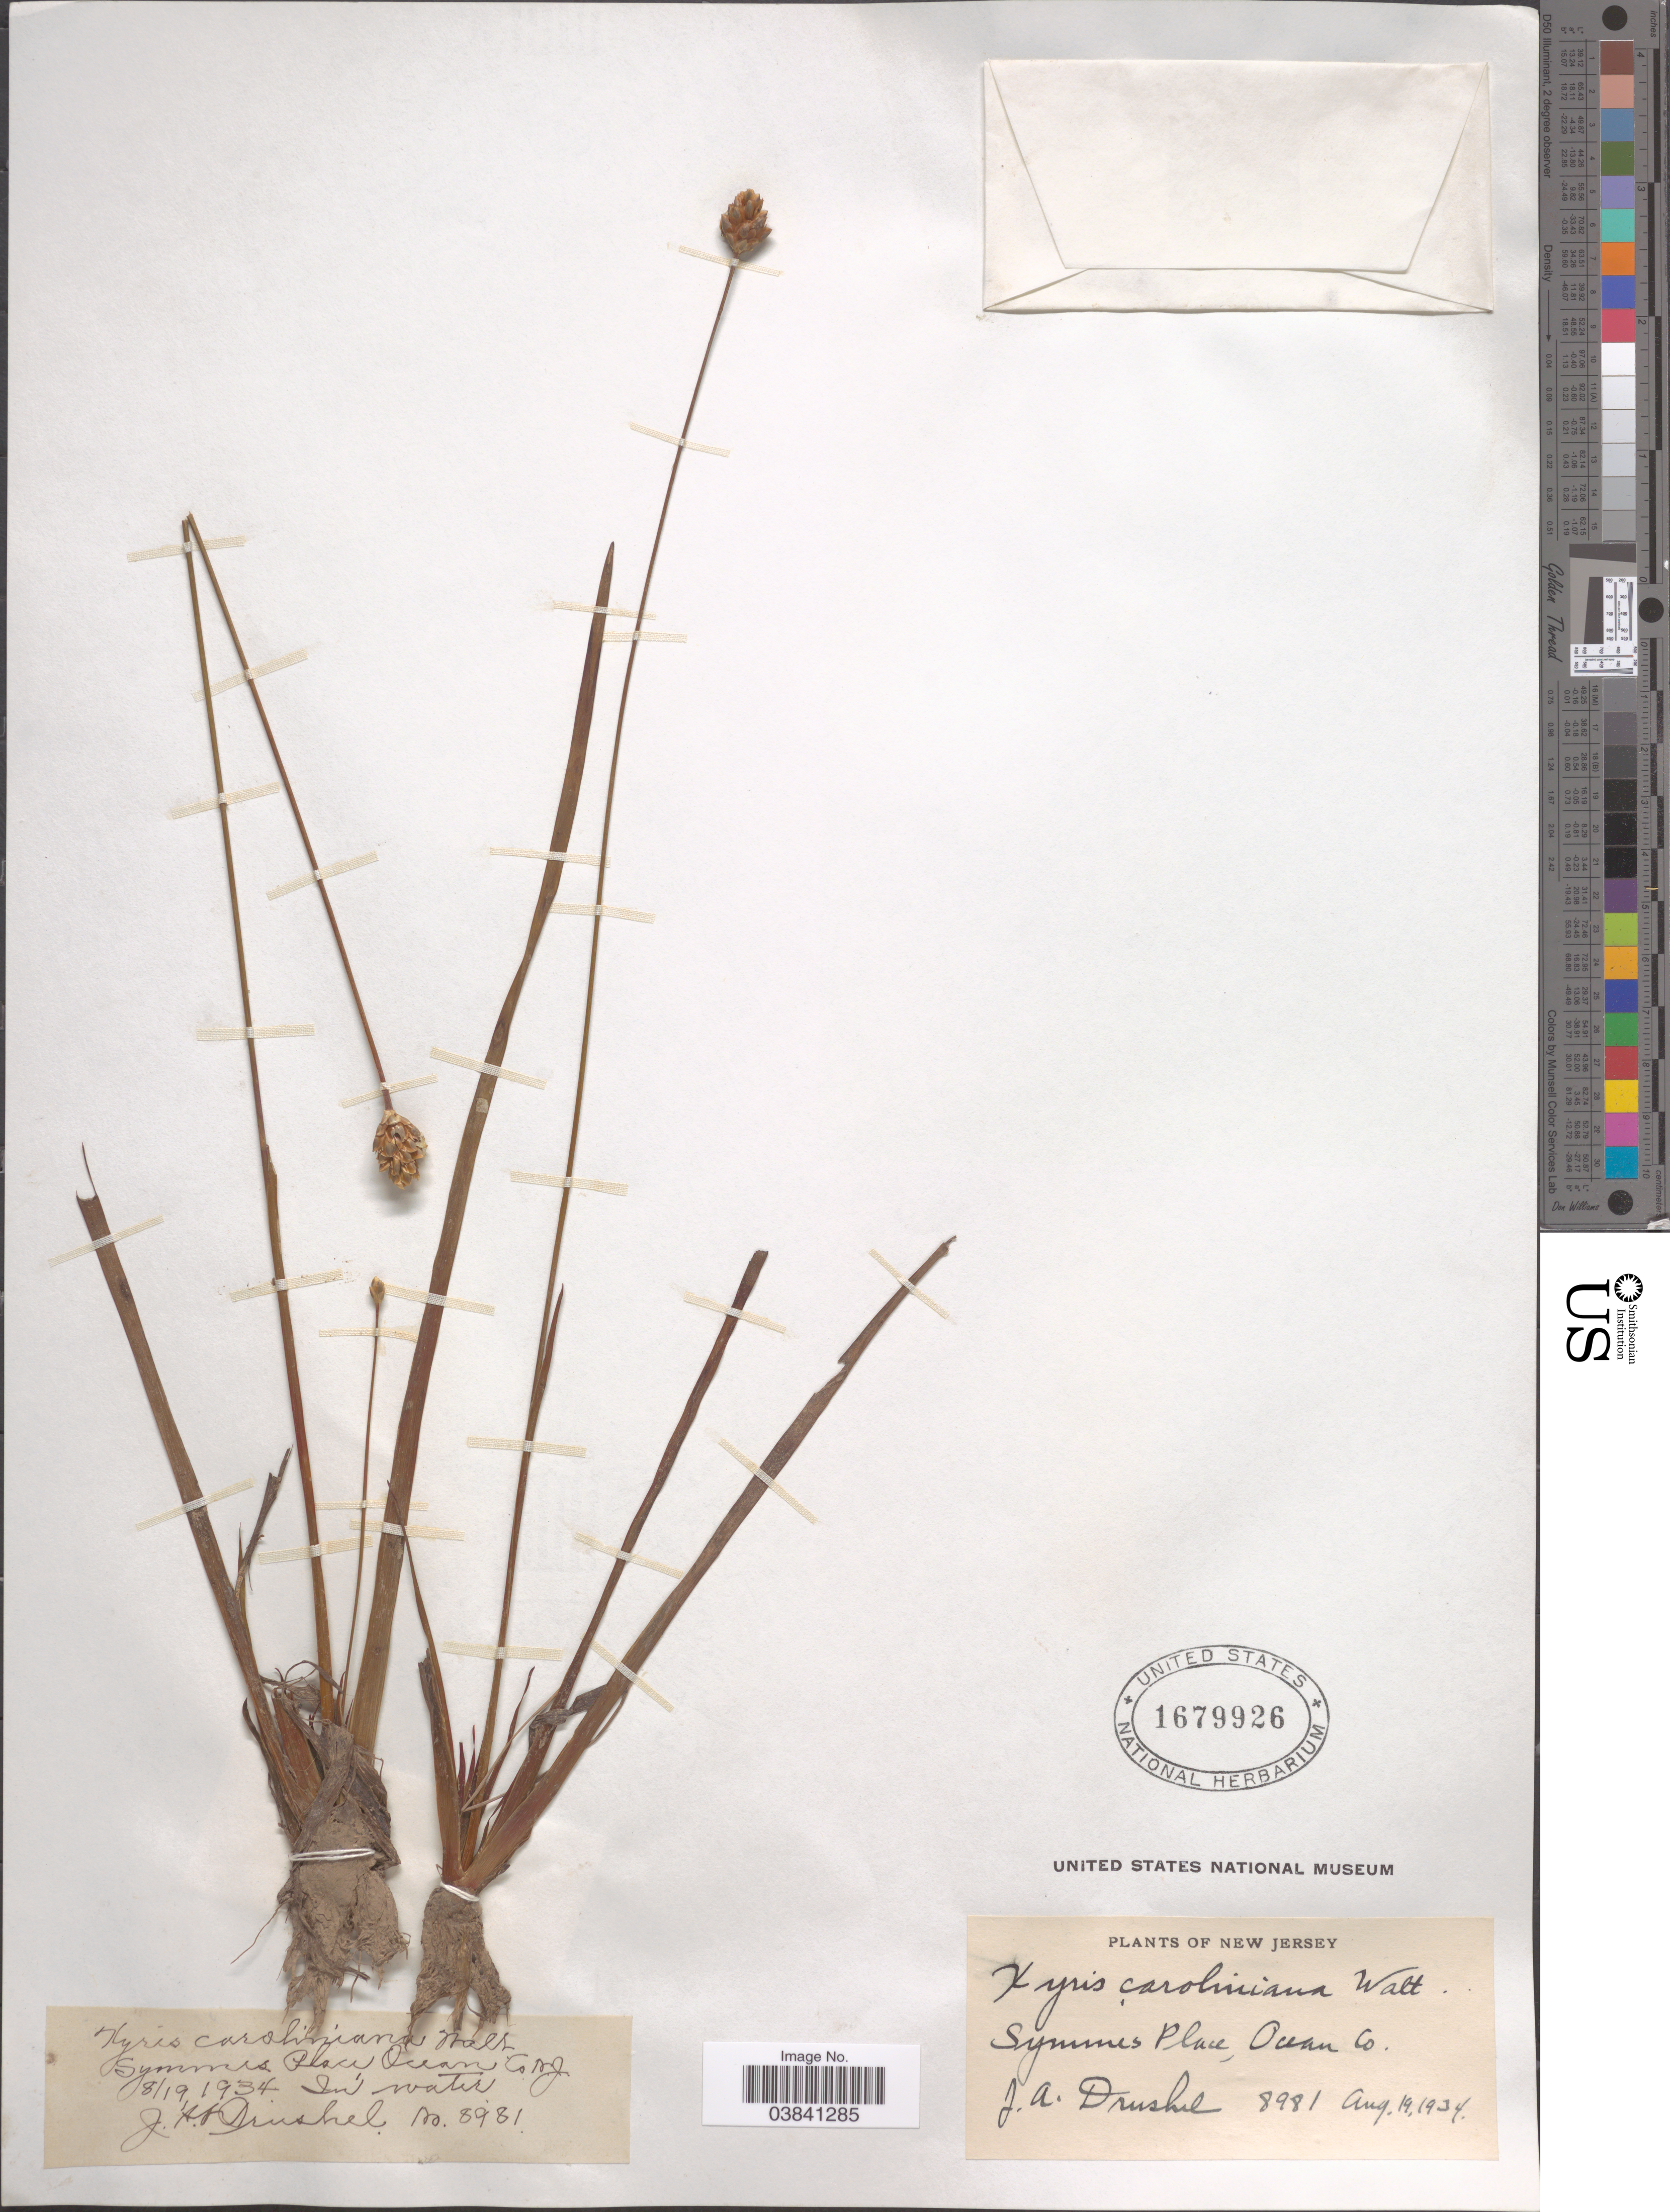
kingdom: Plantae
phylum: Tracheophyta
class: Liliopsida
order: Poales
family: Xyridaceae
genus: Xyris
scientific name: Xyris smalliana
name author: Nash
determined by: Strong, Mark T., (BOT), Smithsonian Institution - National Museum of Natural History (UNITED STATES)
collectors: J. A. Drushel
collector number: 8981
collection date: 1934-08-19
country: United States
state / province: New Jersey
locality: Symmis Place, Ocean Co.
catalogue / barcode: US 1679926